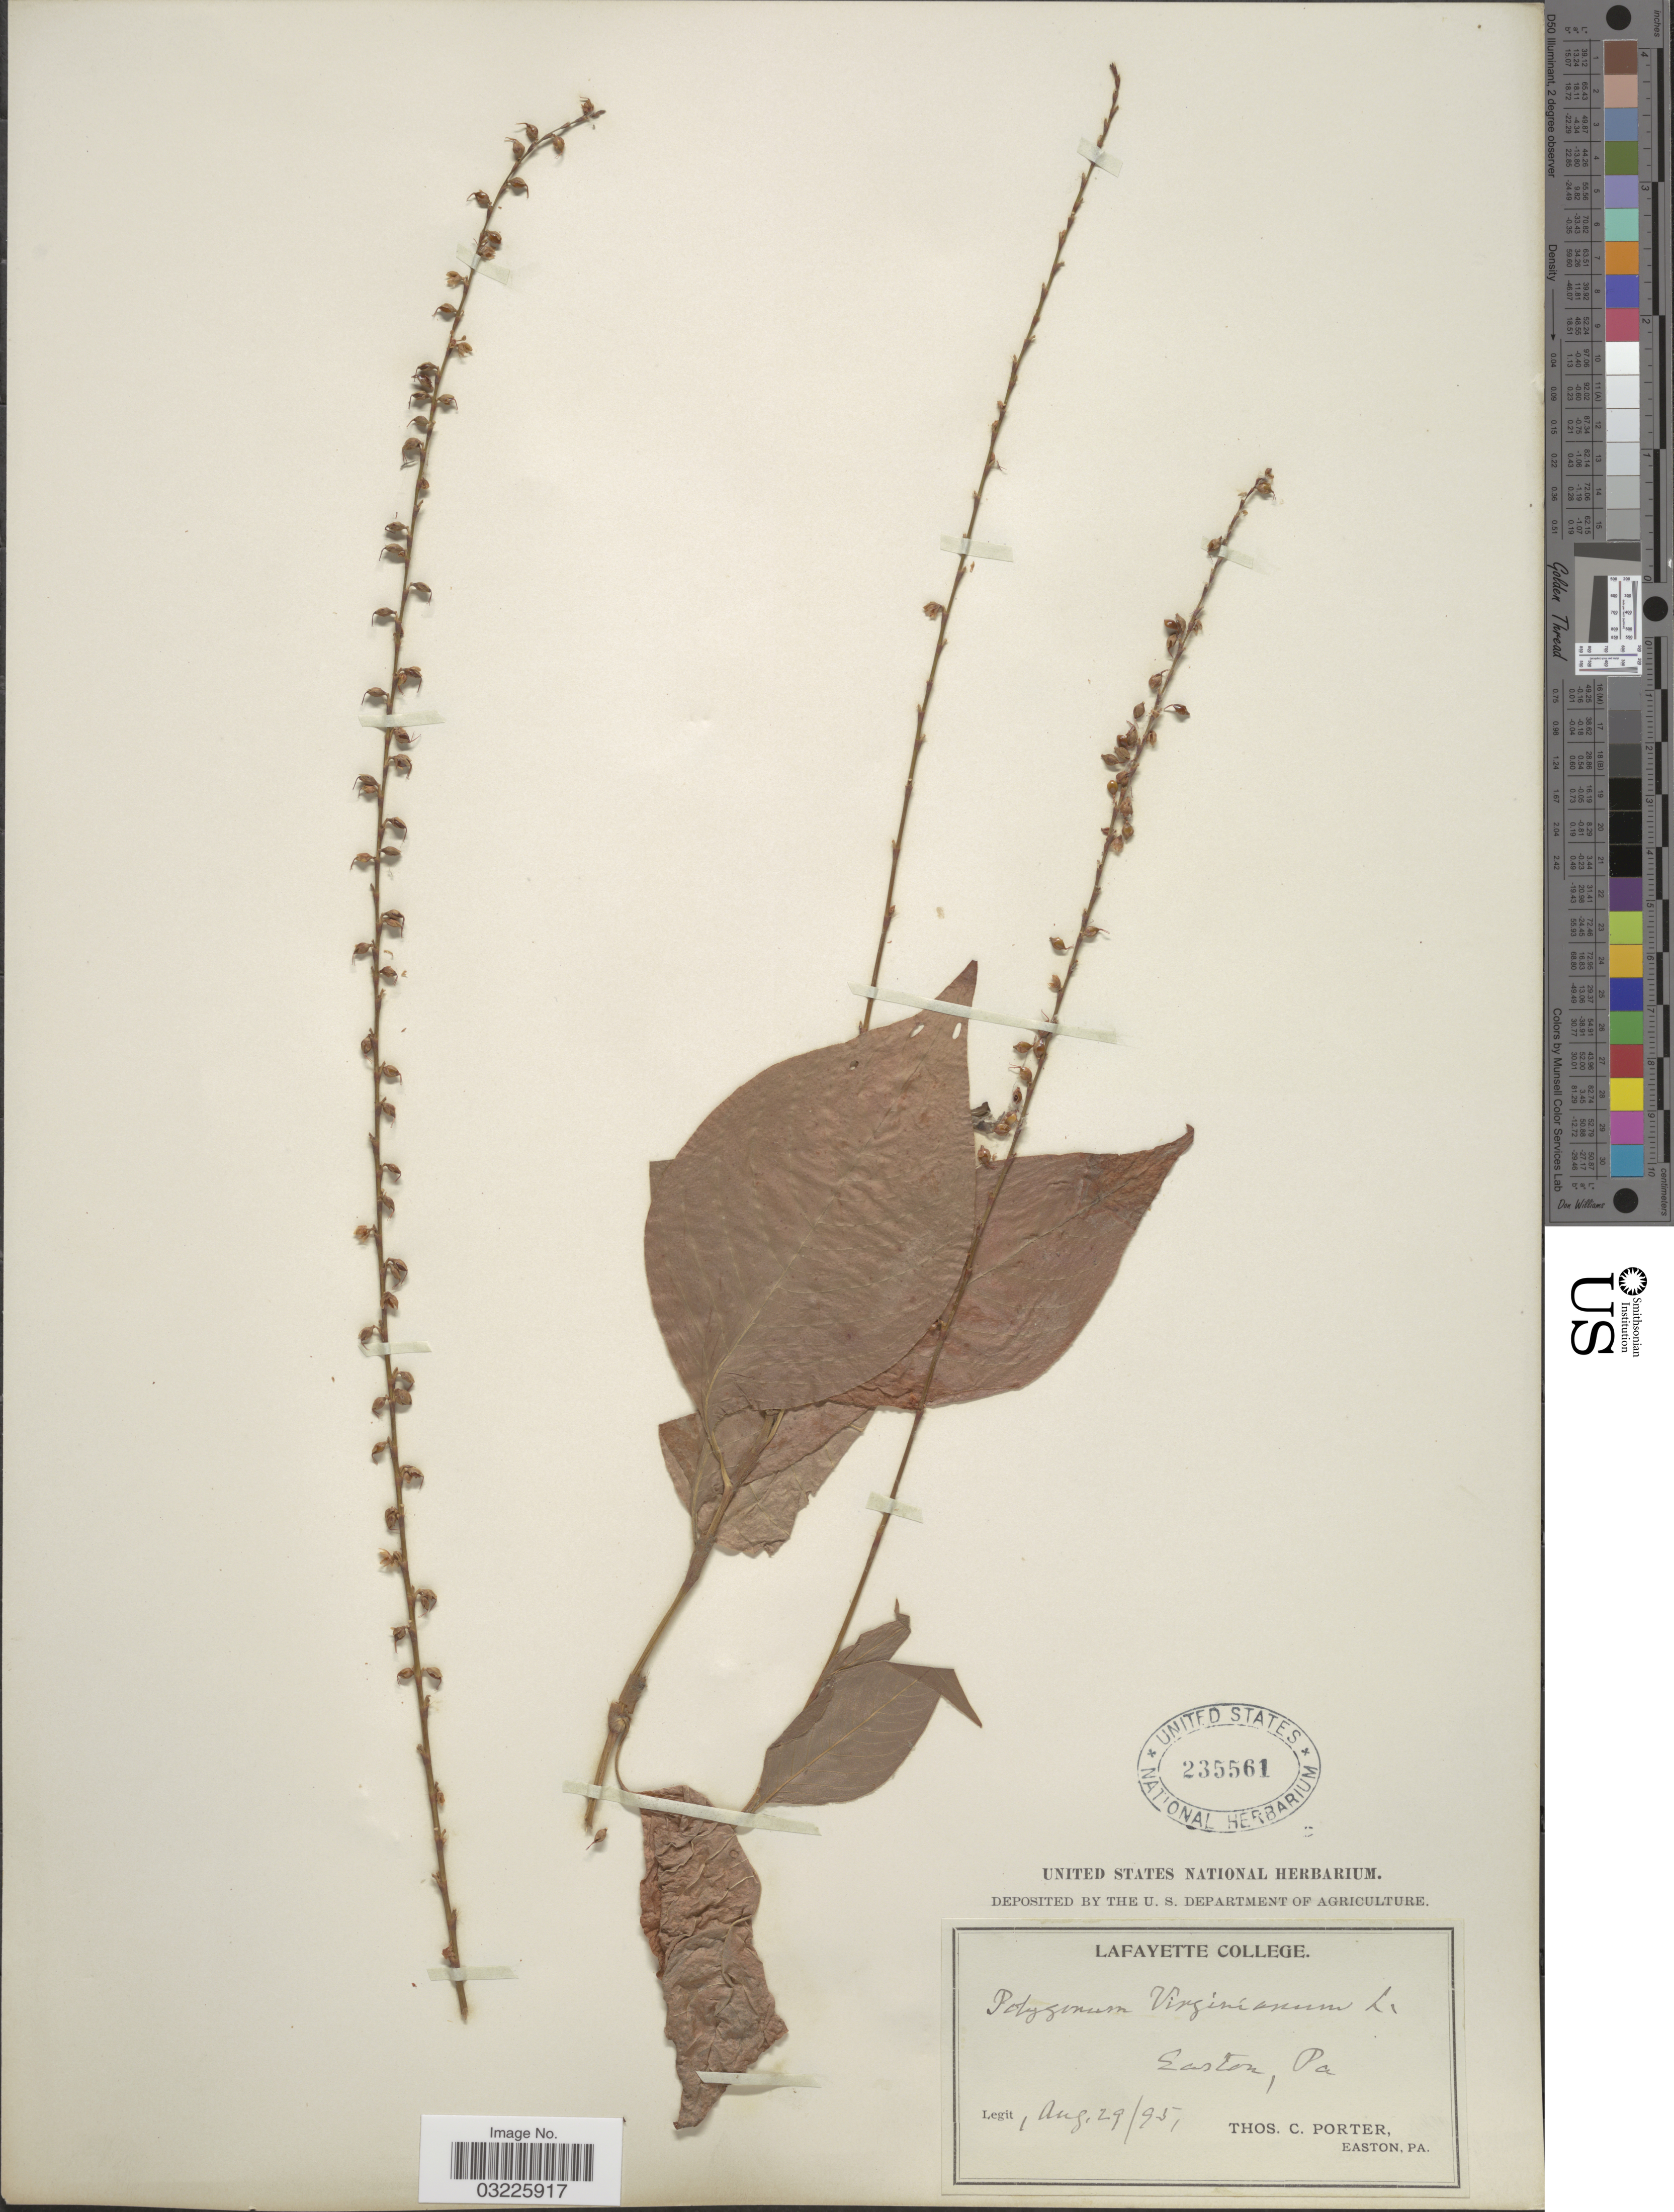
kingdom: Plantae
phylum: Tracheophyta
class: Magnoliopsida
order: Caryophyllales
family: Polygonaceae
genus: Persicaria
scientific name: Persicaria virginiana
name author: (L.) Gaertn.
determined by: Atha, D. E.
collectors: T. Porter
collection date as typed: Transcribed d/m/y: 29/8/95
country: United States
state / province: Pennsylvania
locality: Easton.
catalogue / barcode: US 235561